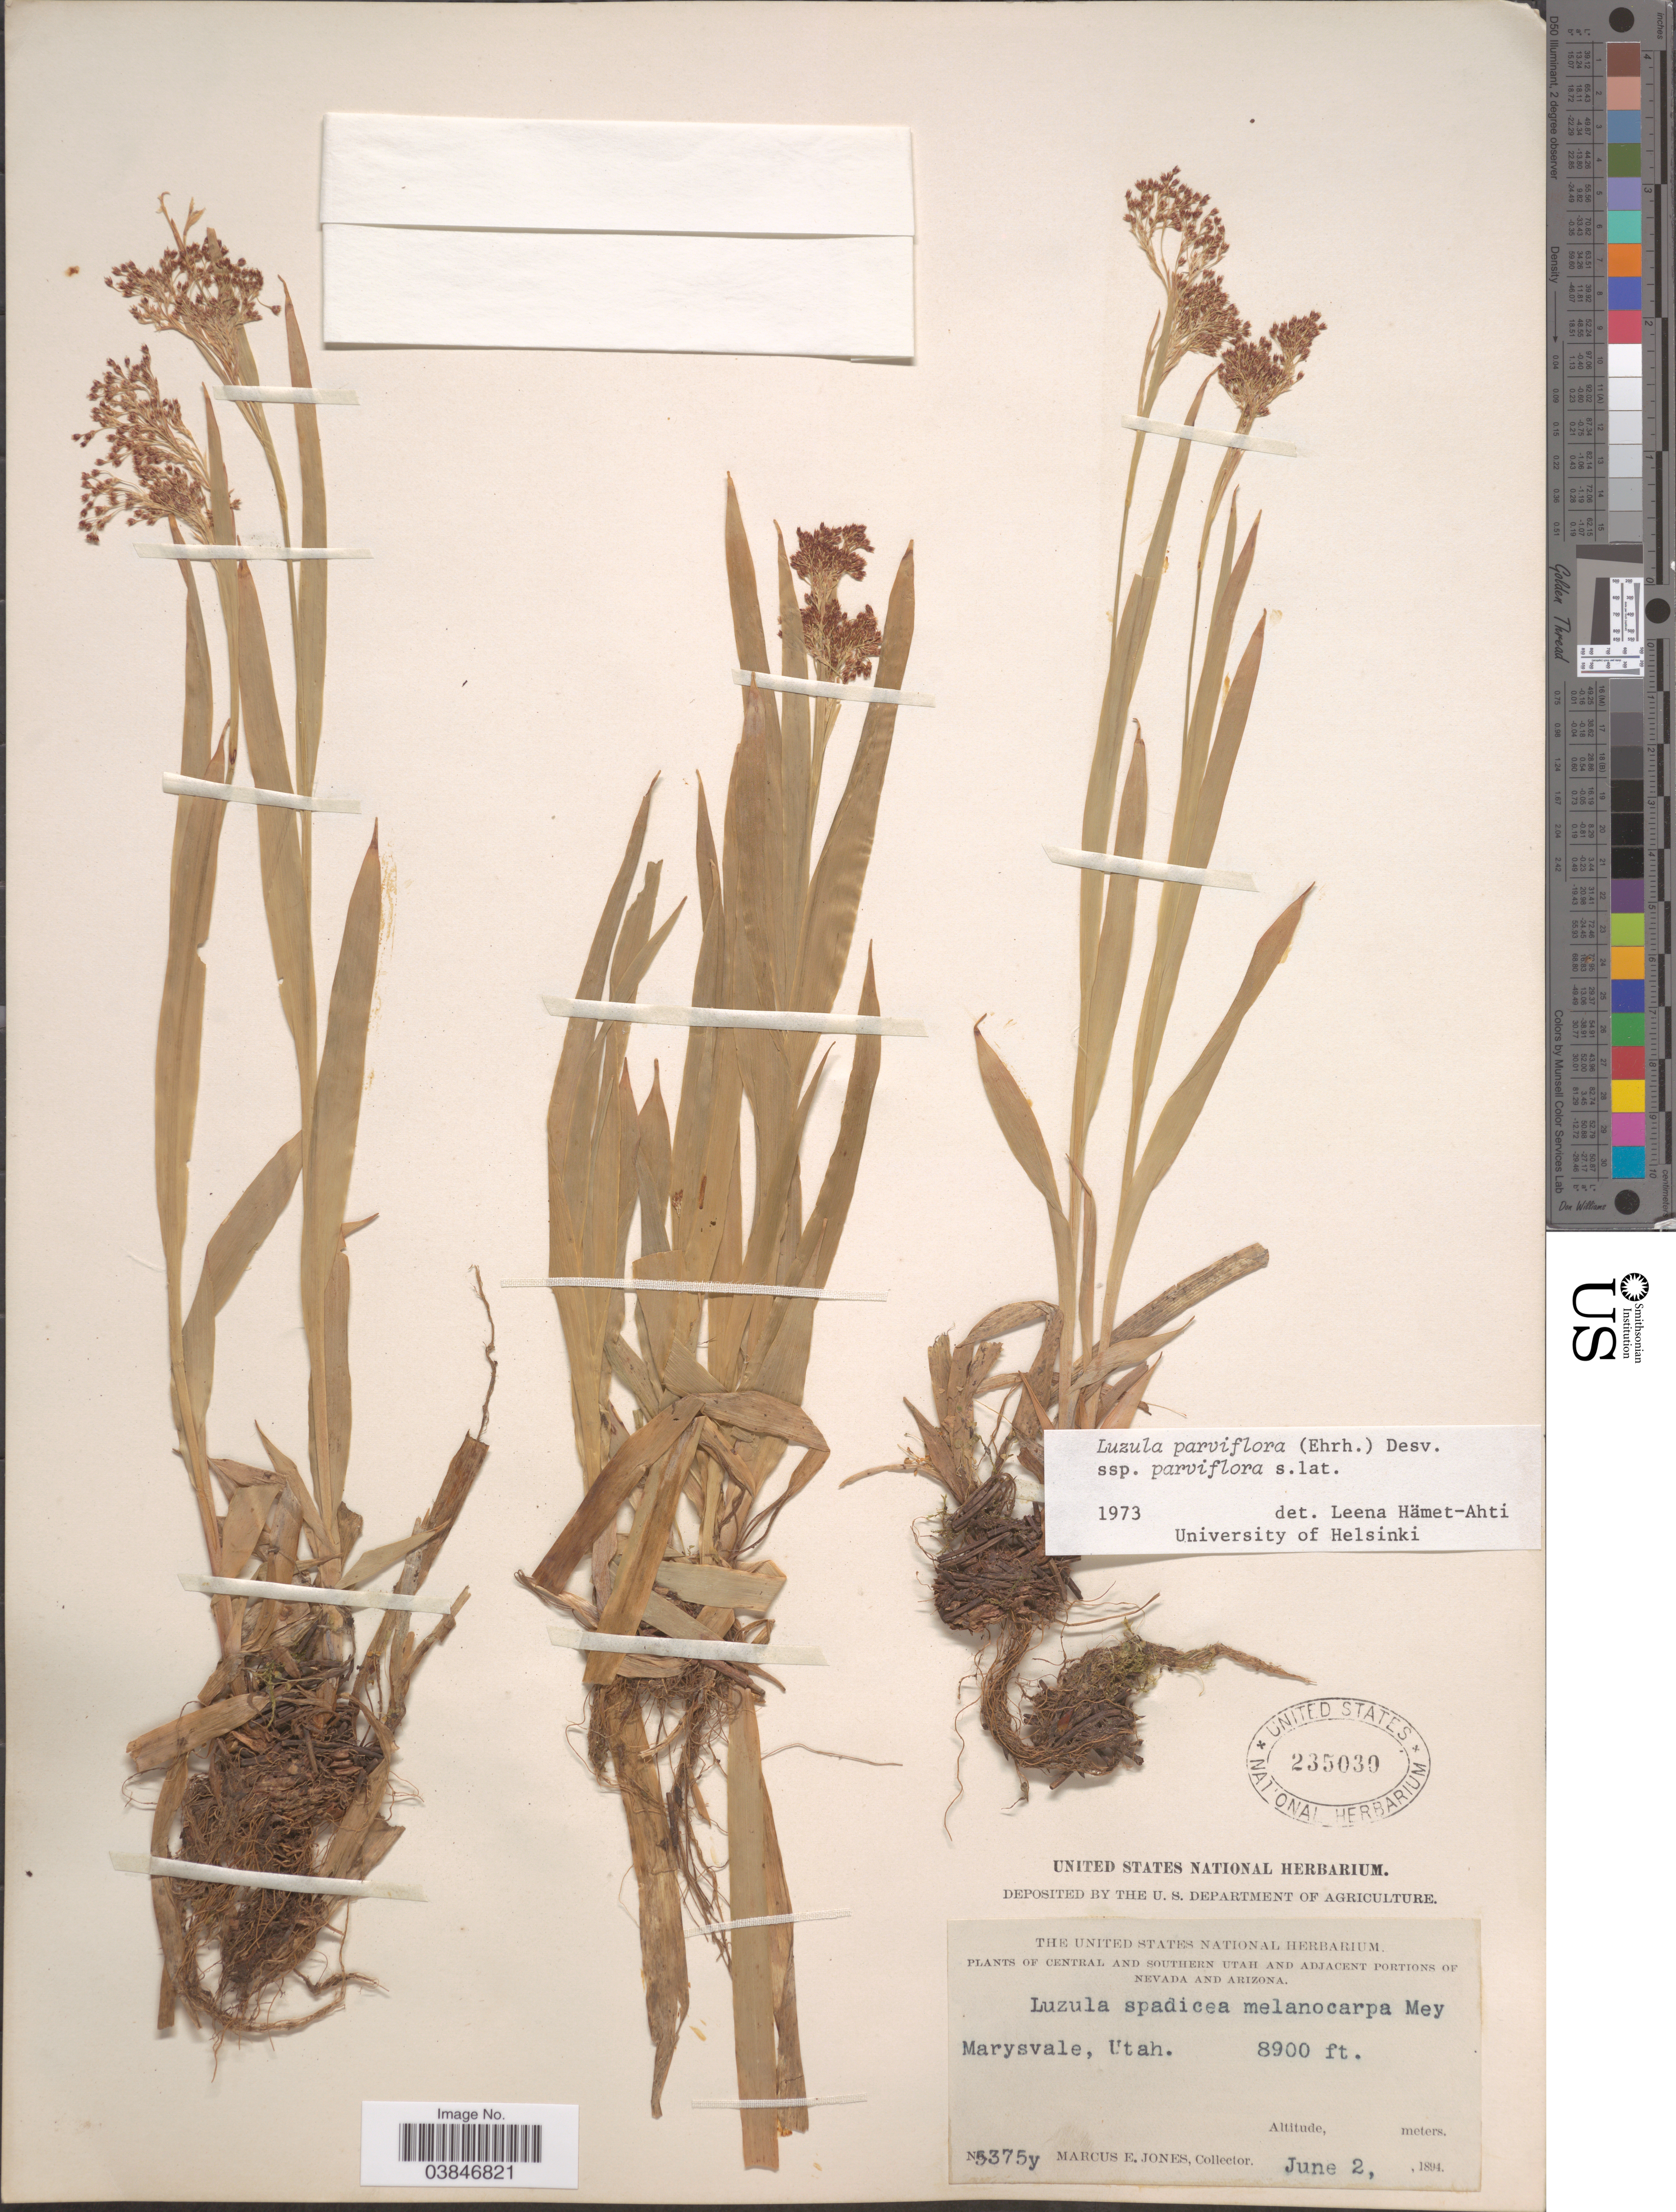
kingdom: Plantae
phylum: Tracheophyta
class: Liliopsida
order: Poales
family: Juncaceae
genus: Luzula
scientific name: Luzula parviflora subsp. parviflora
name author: (Ehrh.) Desv.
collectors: M. E. Jones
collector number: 5375y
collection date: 1894-06-02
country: United States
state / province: Utah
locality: Central and Southern Utah. Marysvale.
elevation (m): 2713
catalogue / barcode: US 235030